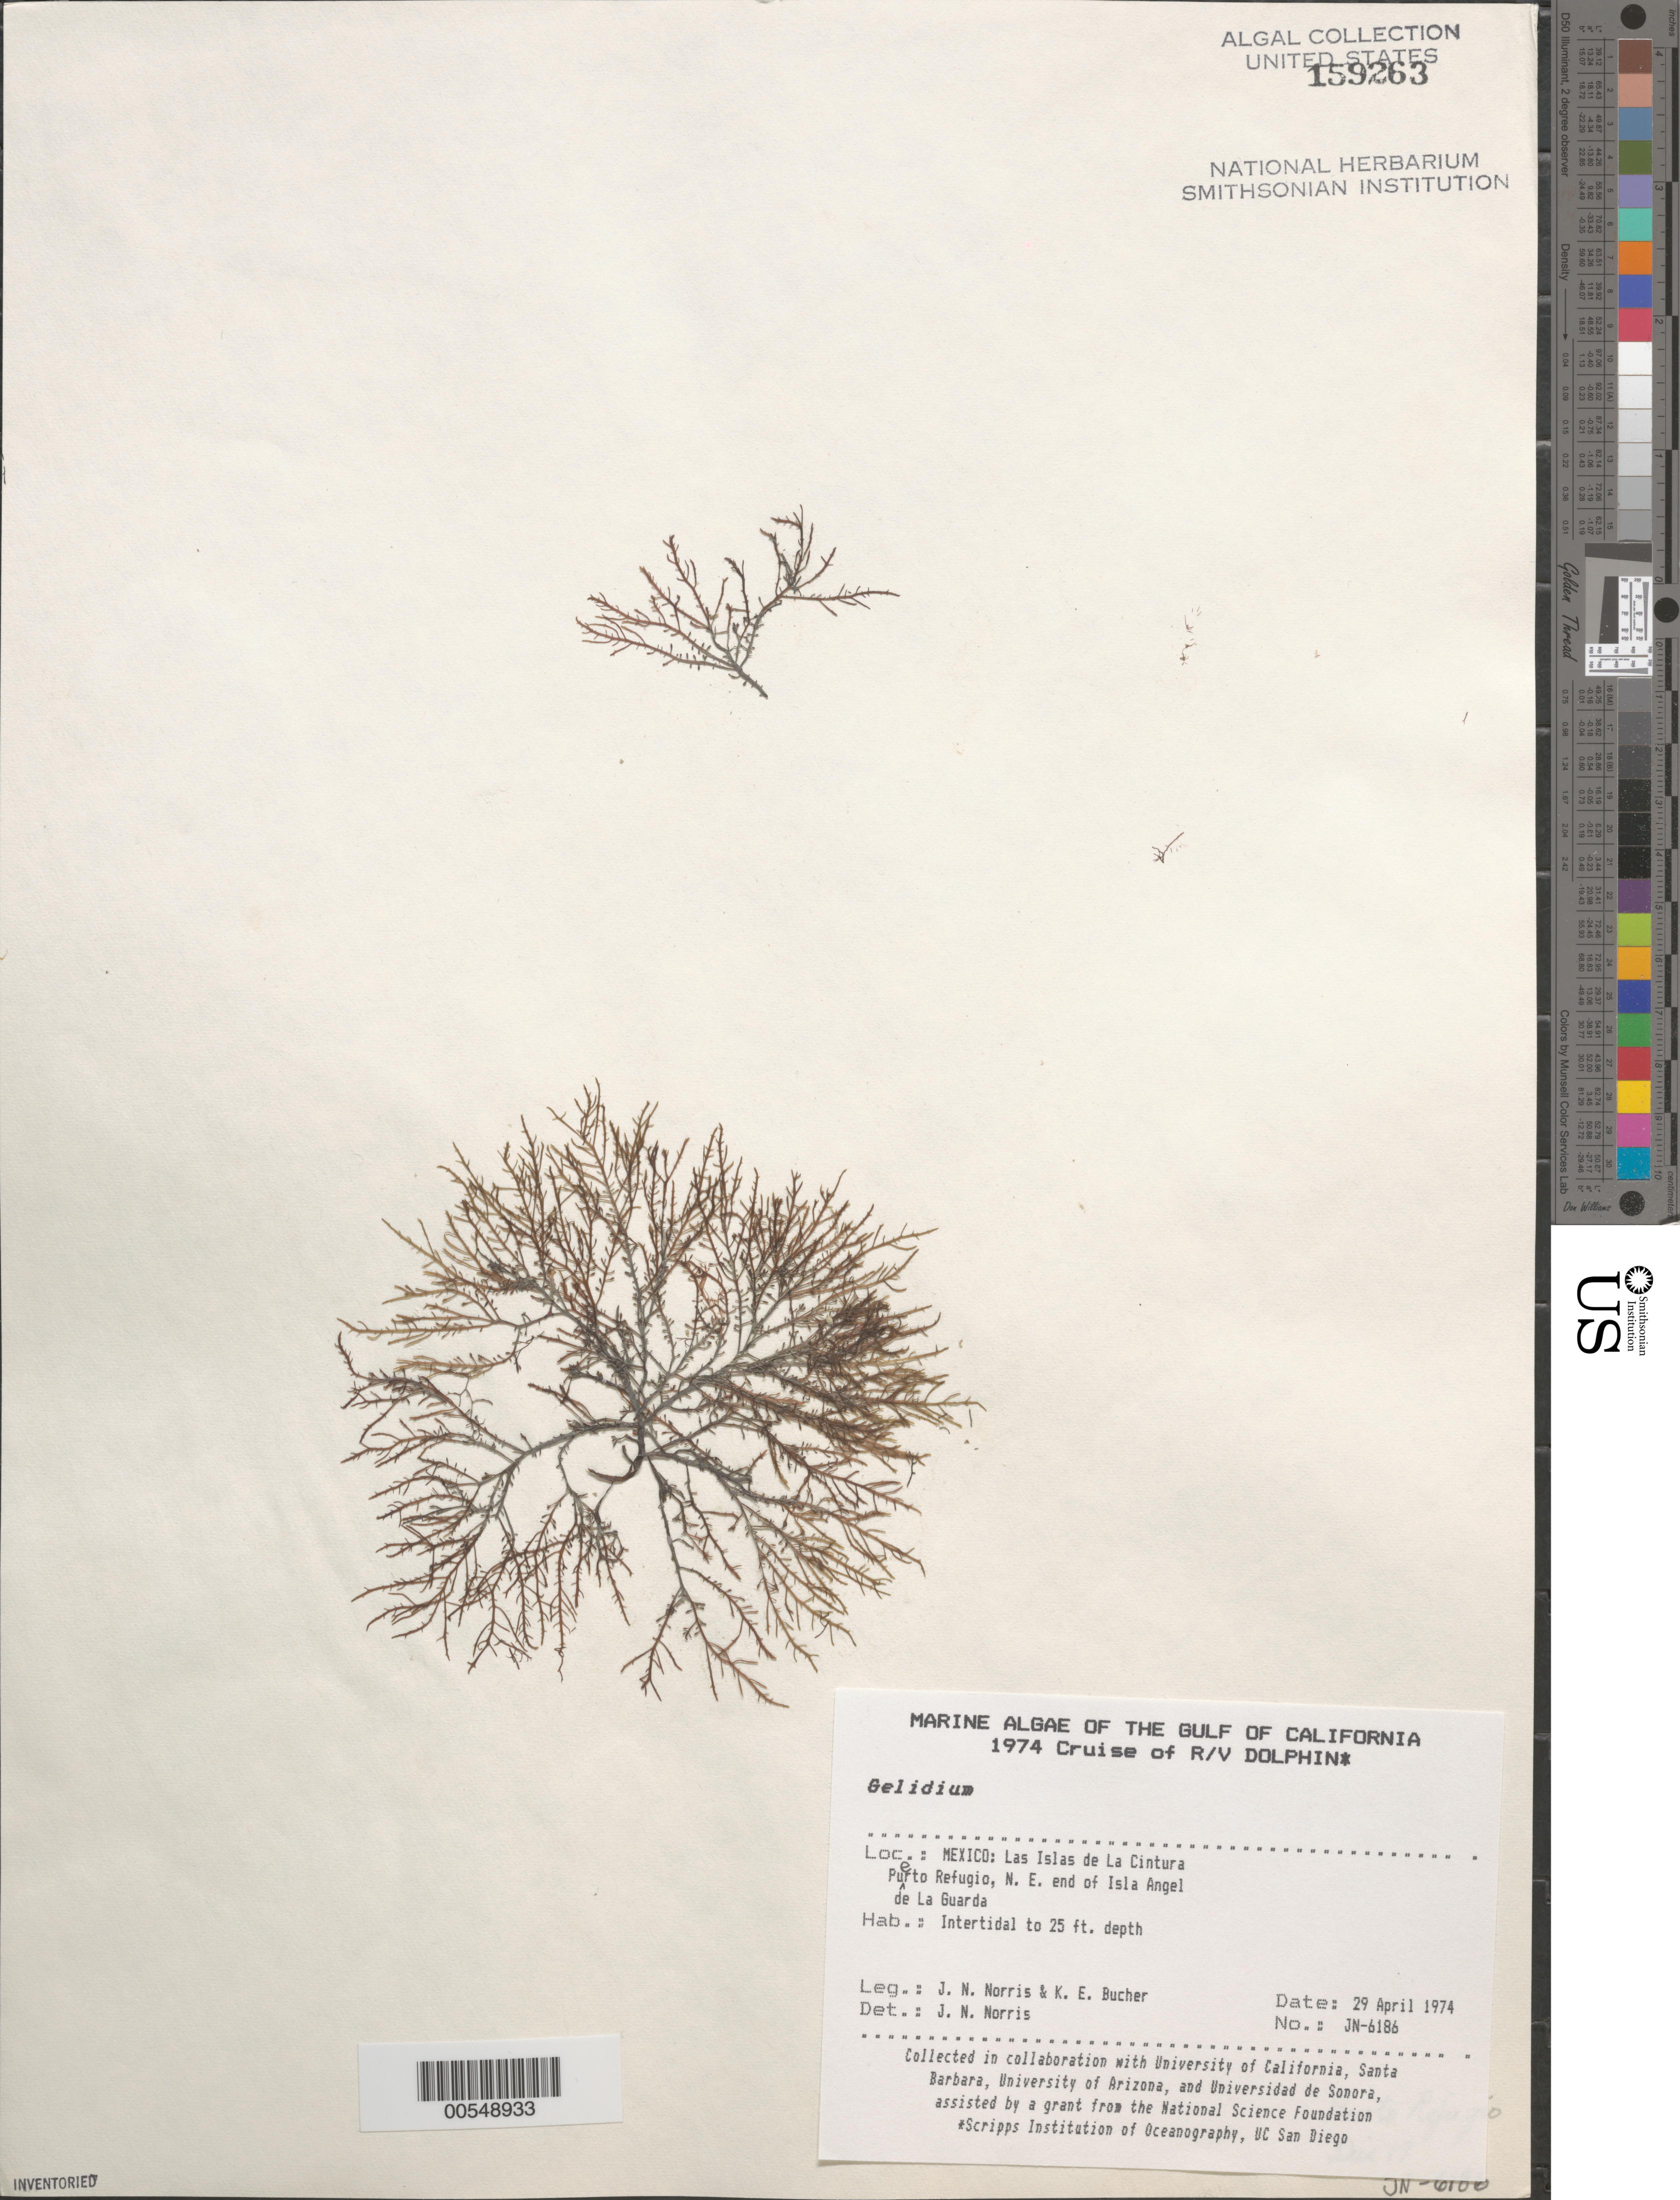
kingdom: Plantae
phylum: Rhodophyta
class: Florideophyceae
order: Gelidiales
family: Gelidiaceae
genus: Gelidium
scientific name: Gelidium sp.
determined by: Norris, James N.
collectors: J. N. Norris & K. E. Bucher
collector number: JN-6186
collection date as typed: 29 Apr 1974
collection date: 1974-04-29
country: Mexico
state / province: Baja California Norte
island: Isla Angel de la Guarda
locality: Puerto Refugio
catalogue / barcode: US 159263